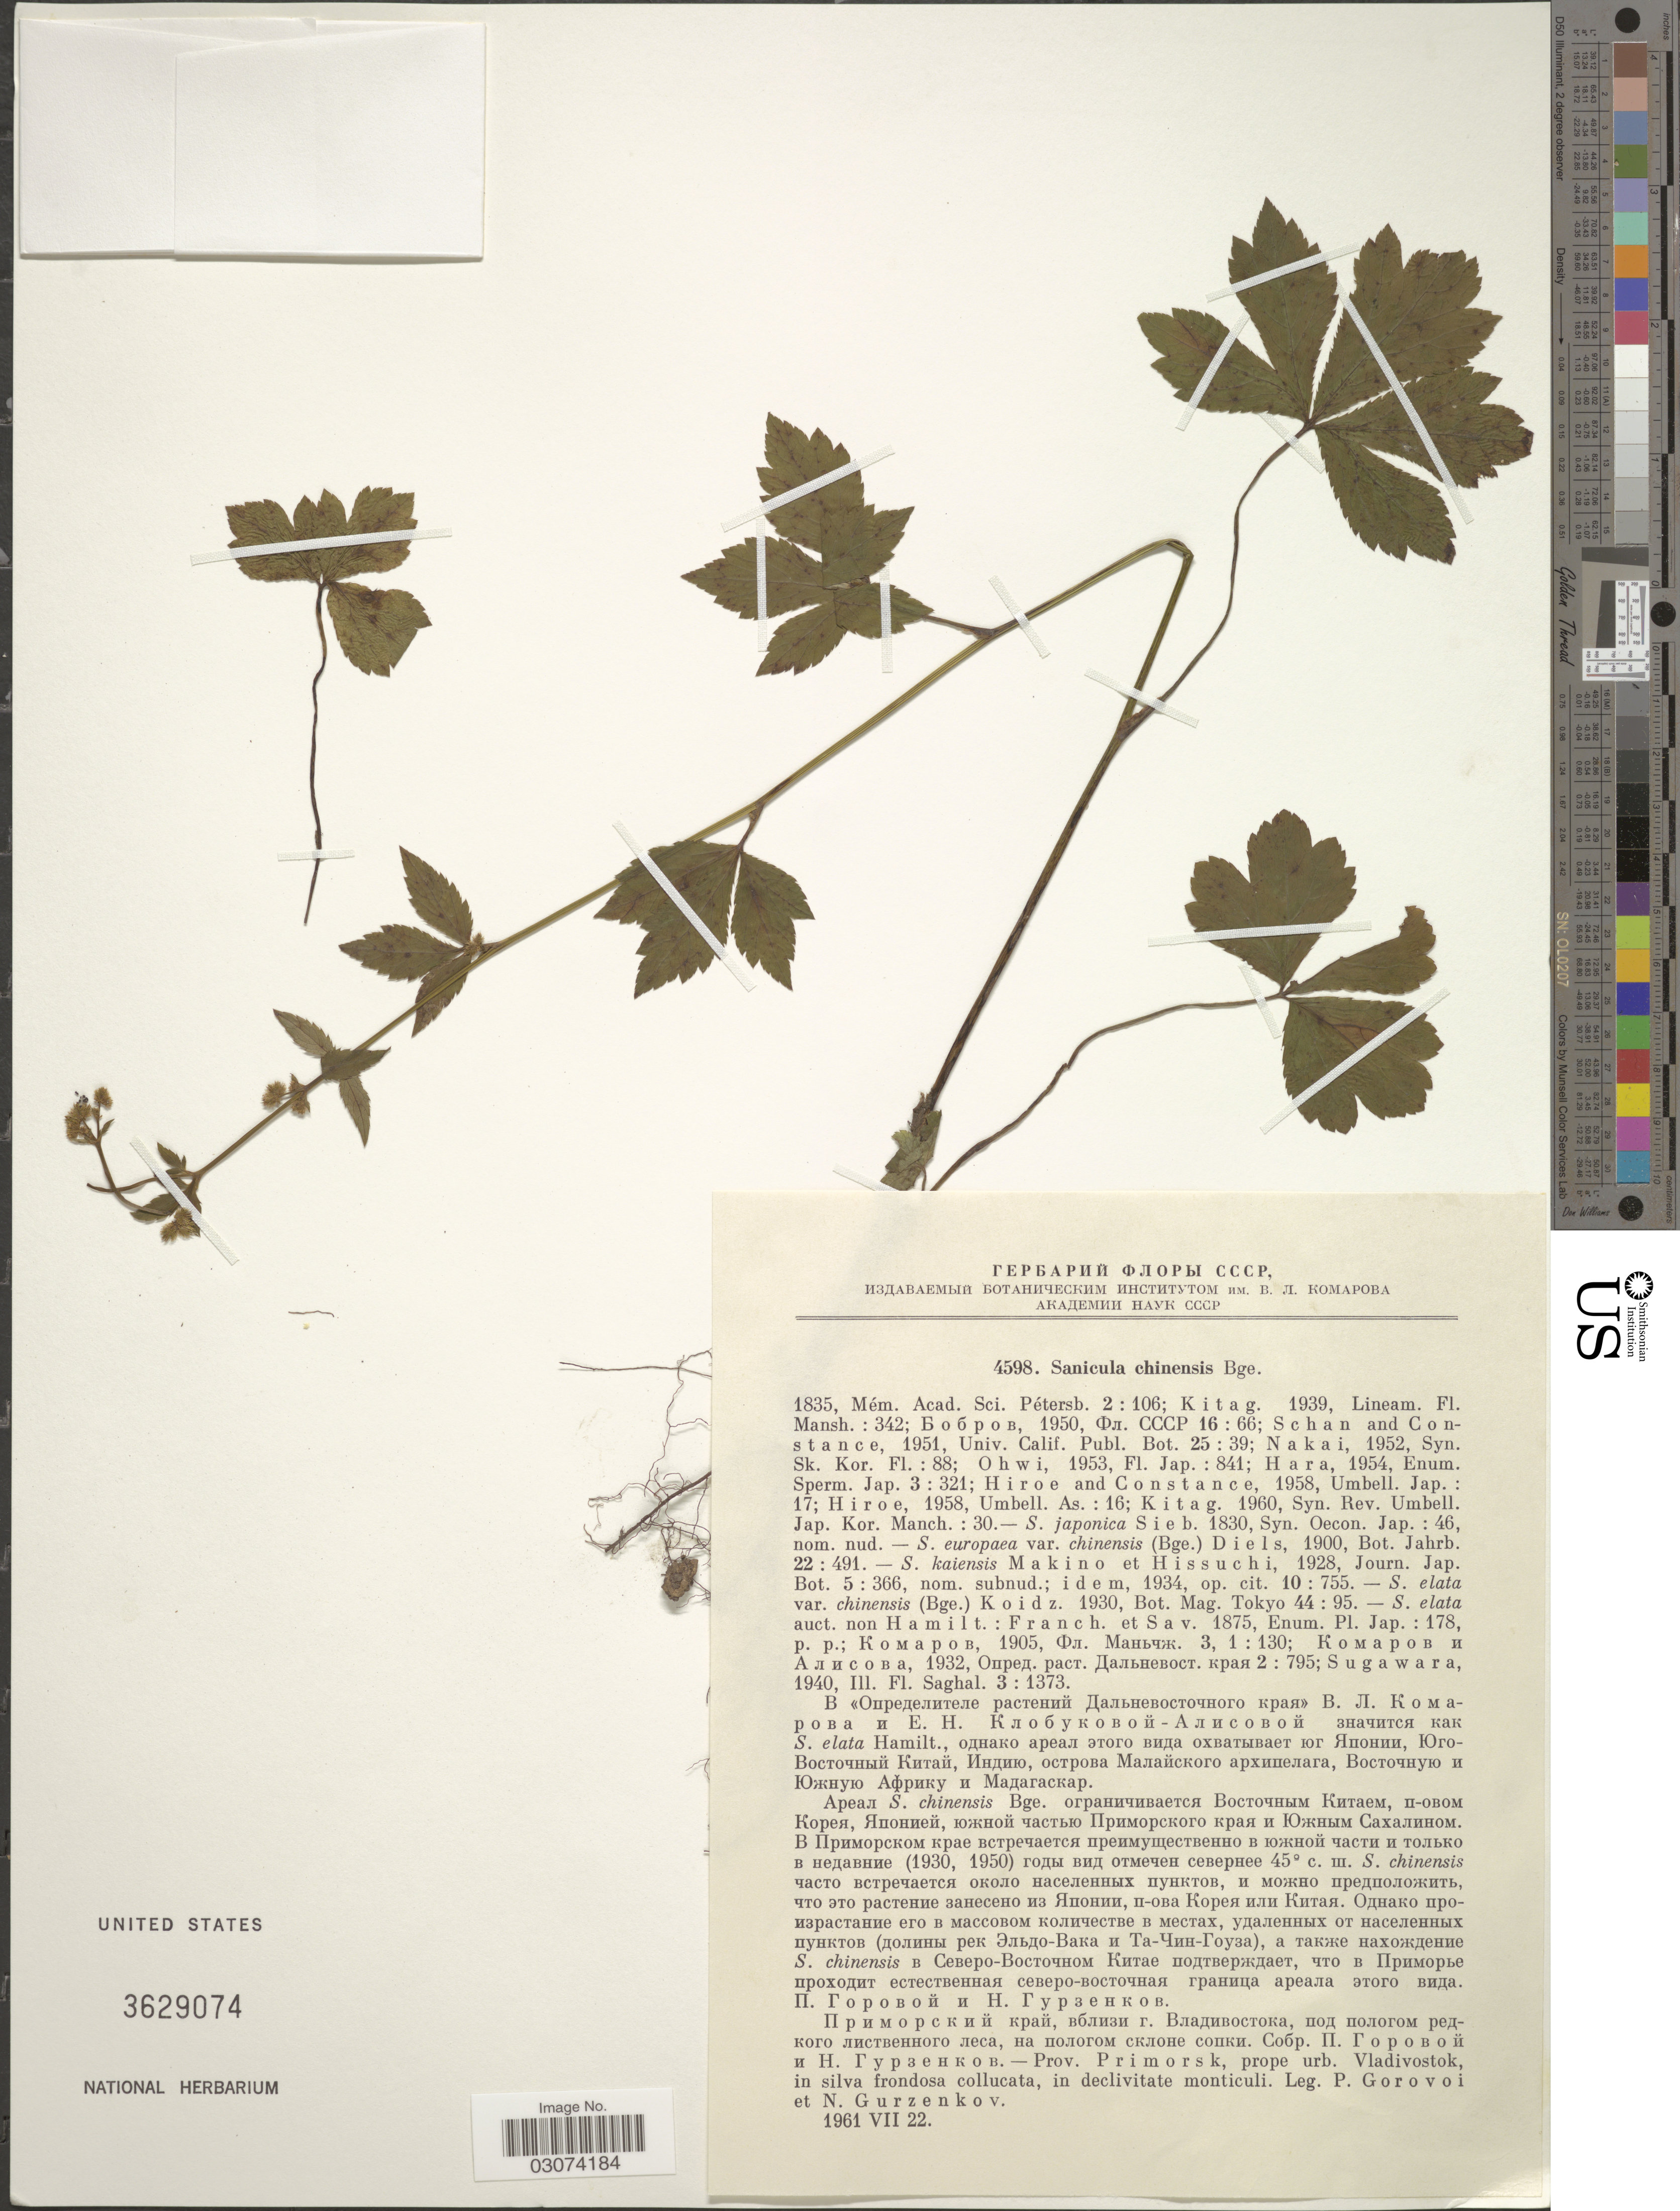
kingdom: Plantae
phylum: Tracheophyta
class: Magnoliopsida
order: Apiales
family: Apiaceae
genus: Sanicula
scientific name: Sanicula chinensis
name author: Bunge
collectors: P. Gorovoi & N. Gurzenkov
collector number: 4598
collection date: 1961-07-22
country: Russian Federation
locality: Prov. Primorsk, prope urb. Vladivostok, in silva frondosa collucata, in declivitate monticuli.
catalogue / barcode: US 3629074